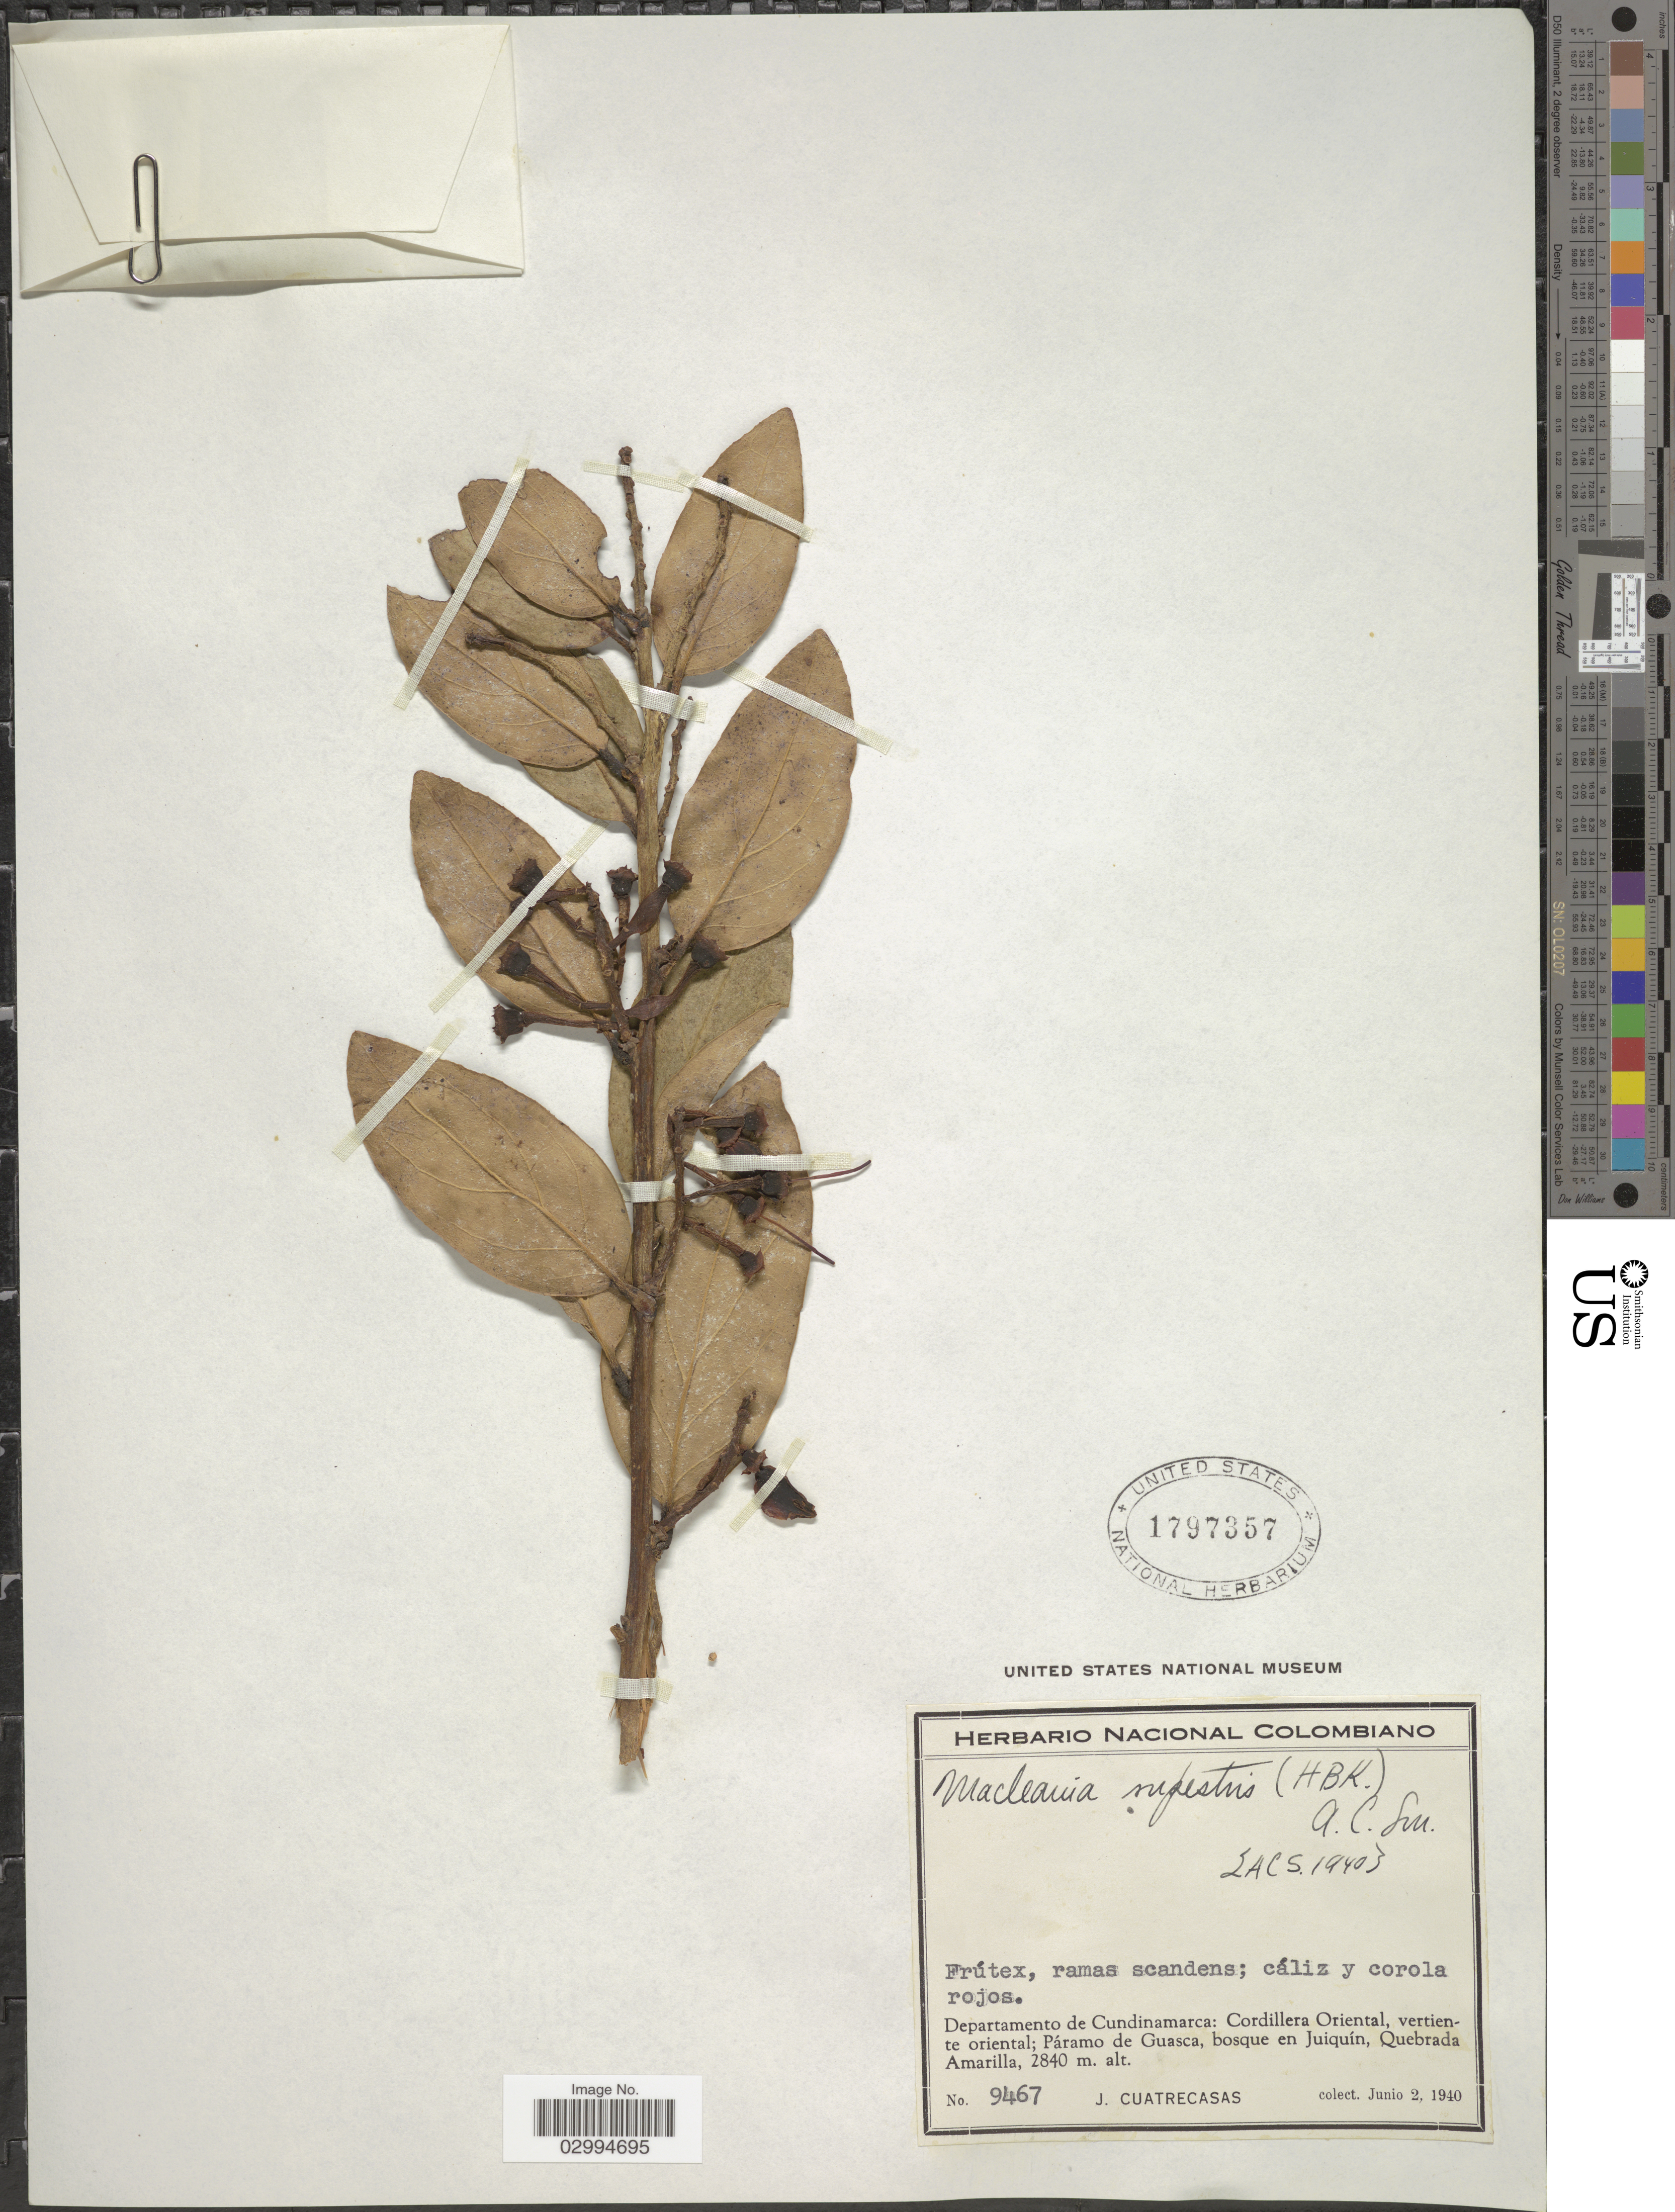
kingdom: Plantae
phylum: Tracheophyta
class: Magnoliopsida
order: Ericales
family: Ericaceae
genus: Macleania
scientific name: Macleania rupestris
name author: (Kunth) A.C. Sm.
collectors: J. Cuatrecasas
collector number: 9467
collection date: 1940-06-02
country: Colombia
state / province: Cundinamarca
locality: Departamento de Cundinamarca: Cordillera Oriental, vertiente oriental; Páramo de Guasca, bosque en Juiquín, Quebrada Amarilla.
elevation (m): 2840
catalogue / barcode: US 1797357